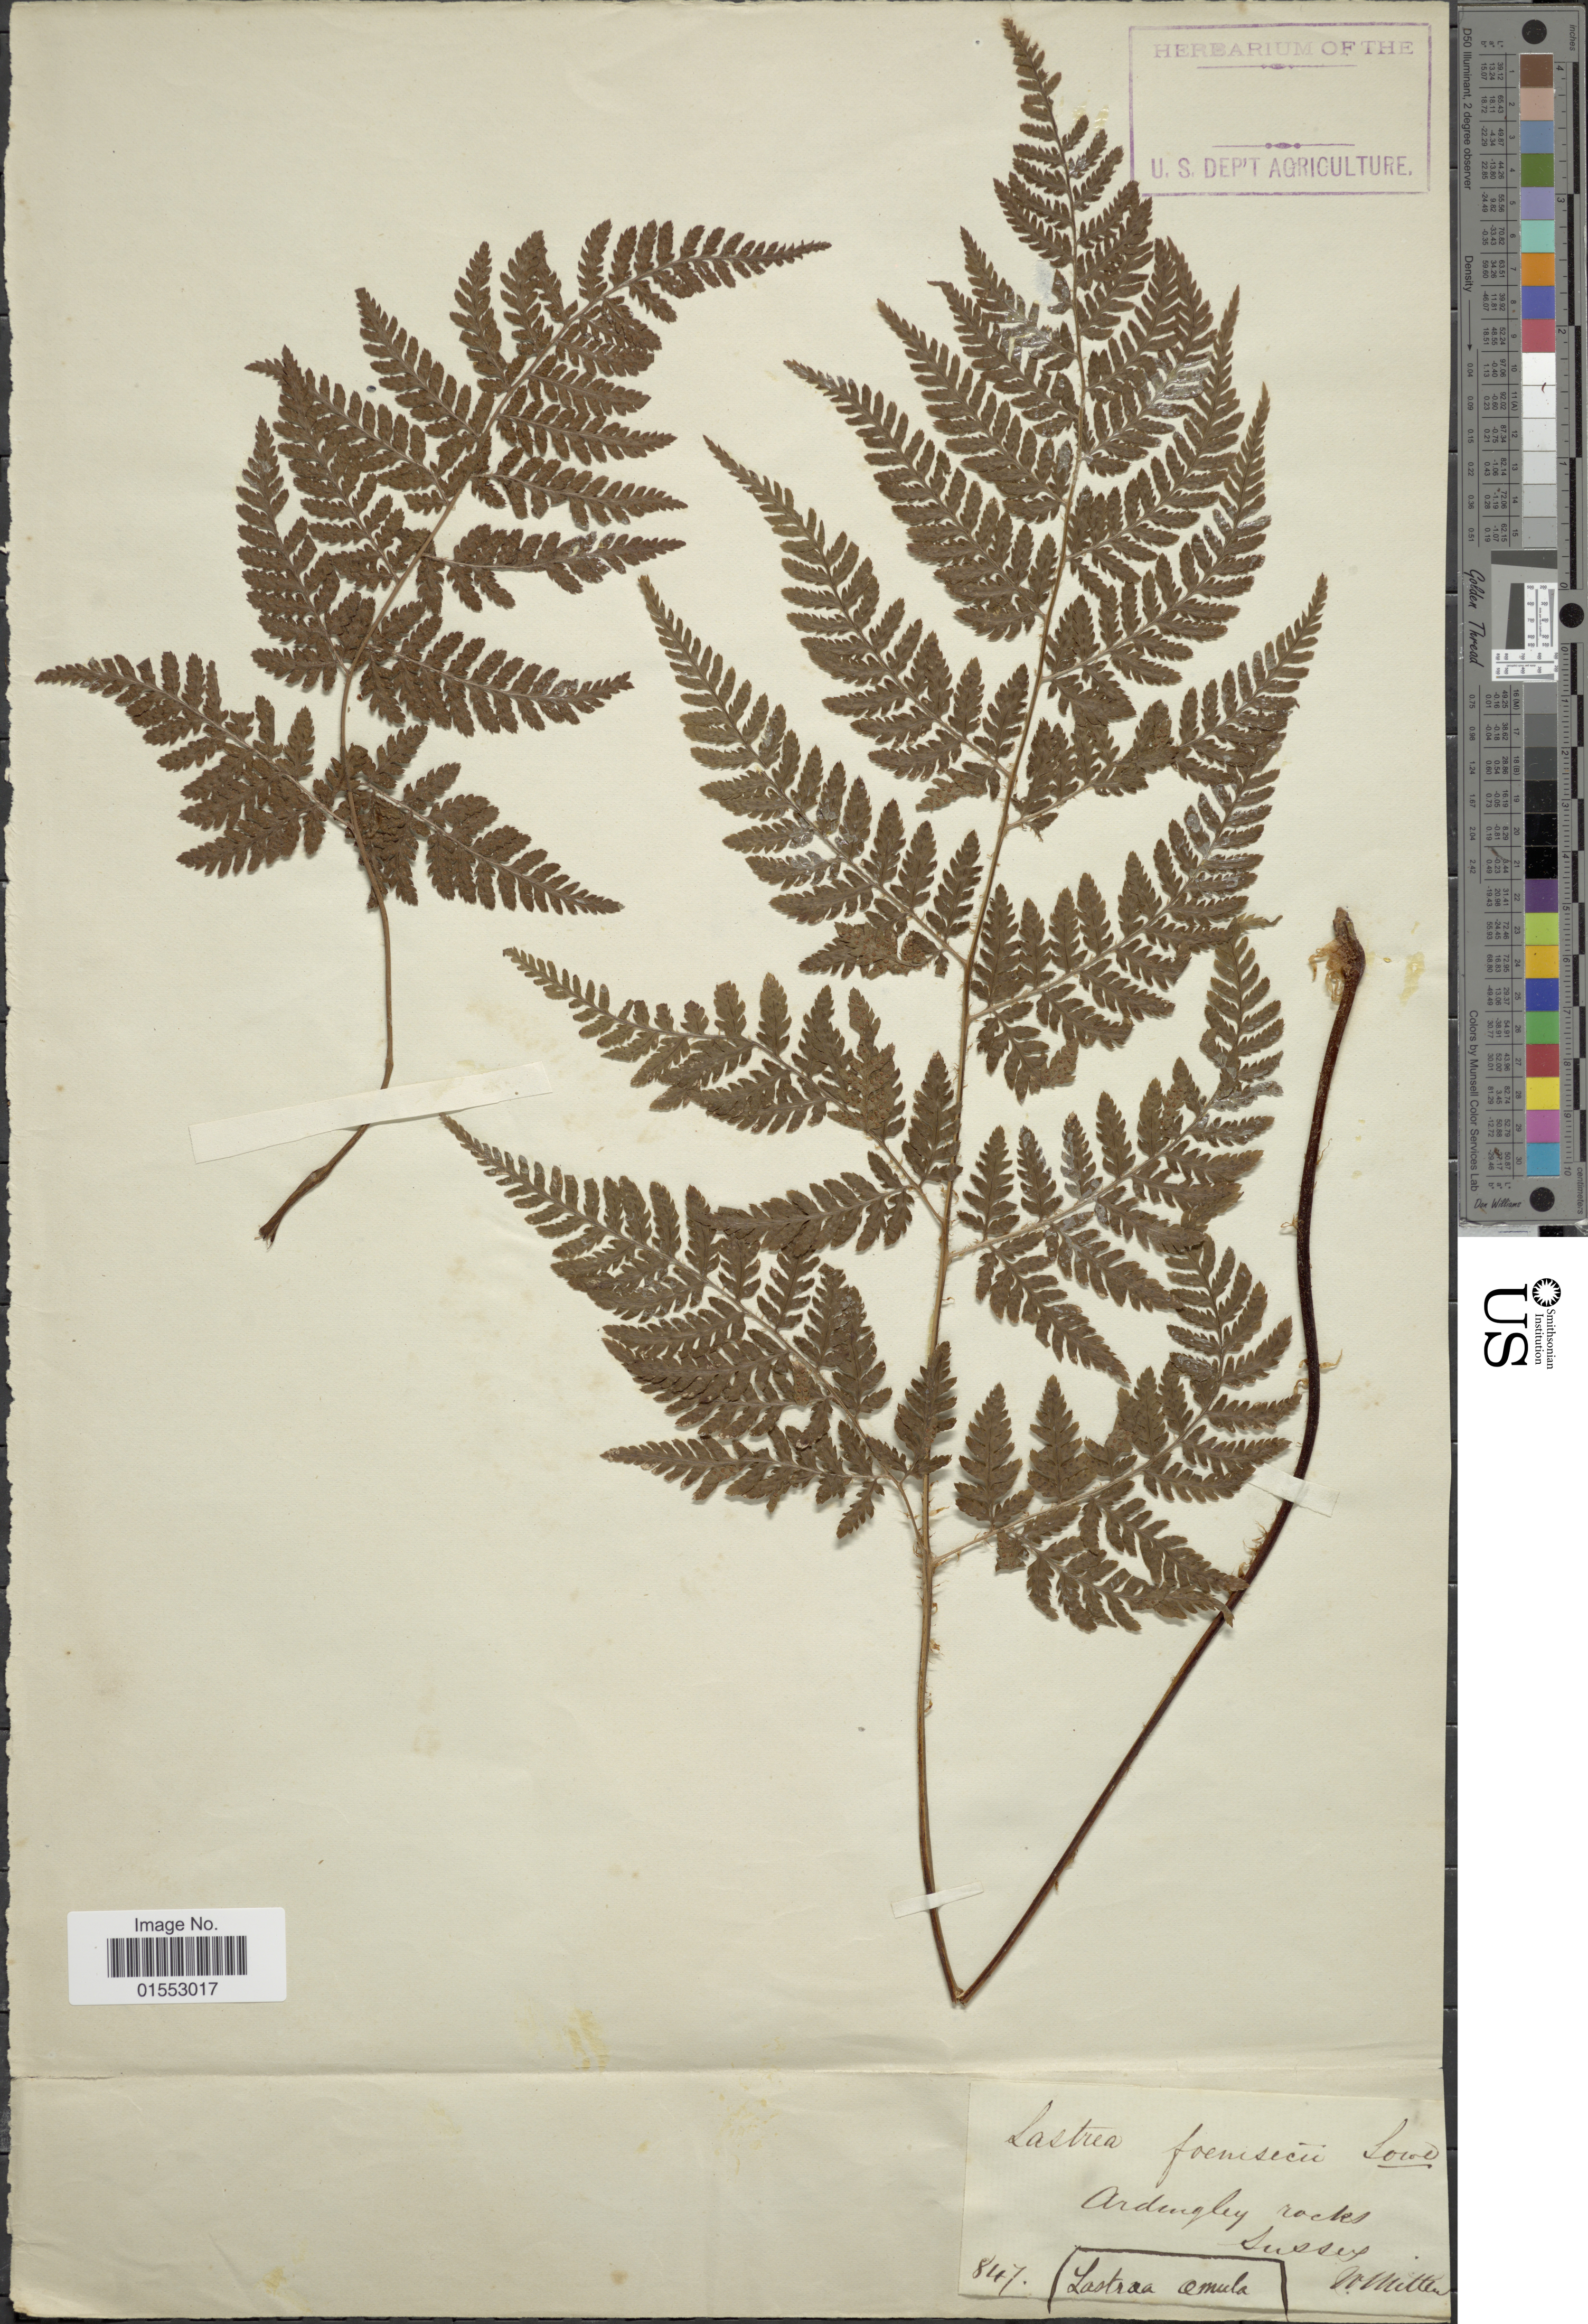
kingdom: Plantae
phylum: Tracheophyta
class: Polypodiopsida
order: Polypodiales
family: Dryopteridaceae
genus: Dryopteris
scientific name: Dryopteris aemula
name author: Kuntze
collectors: W. Miller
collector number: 847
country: United Kingdom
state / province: England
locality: Ardingly, Surrey